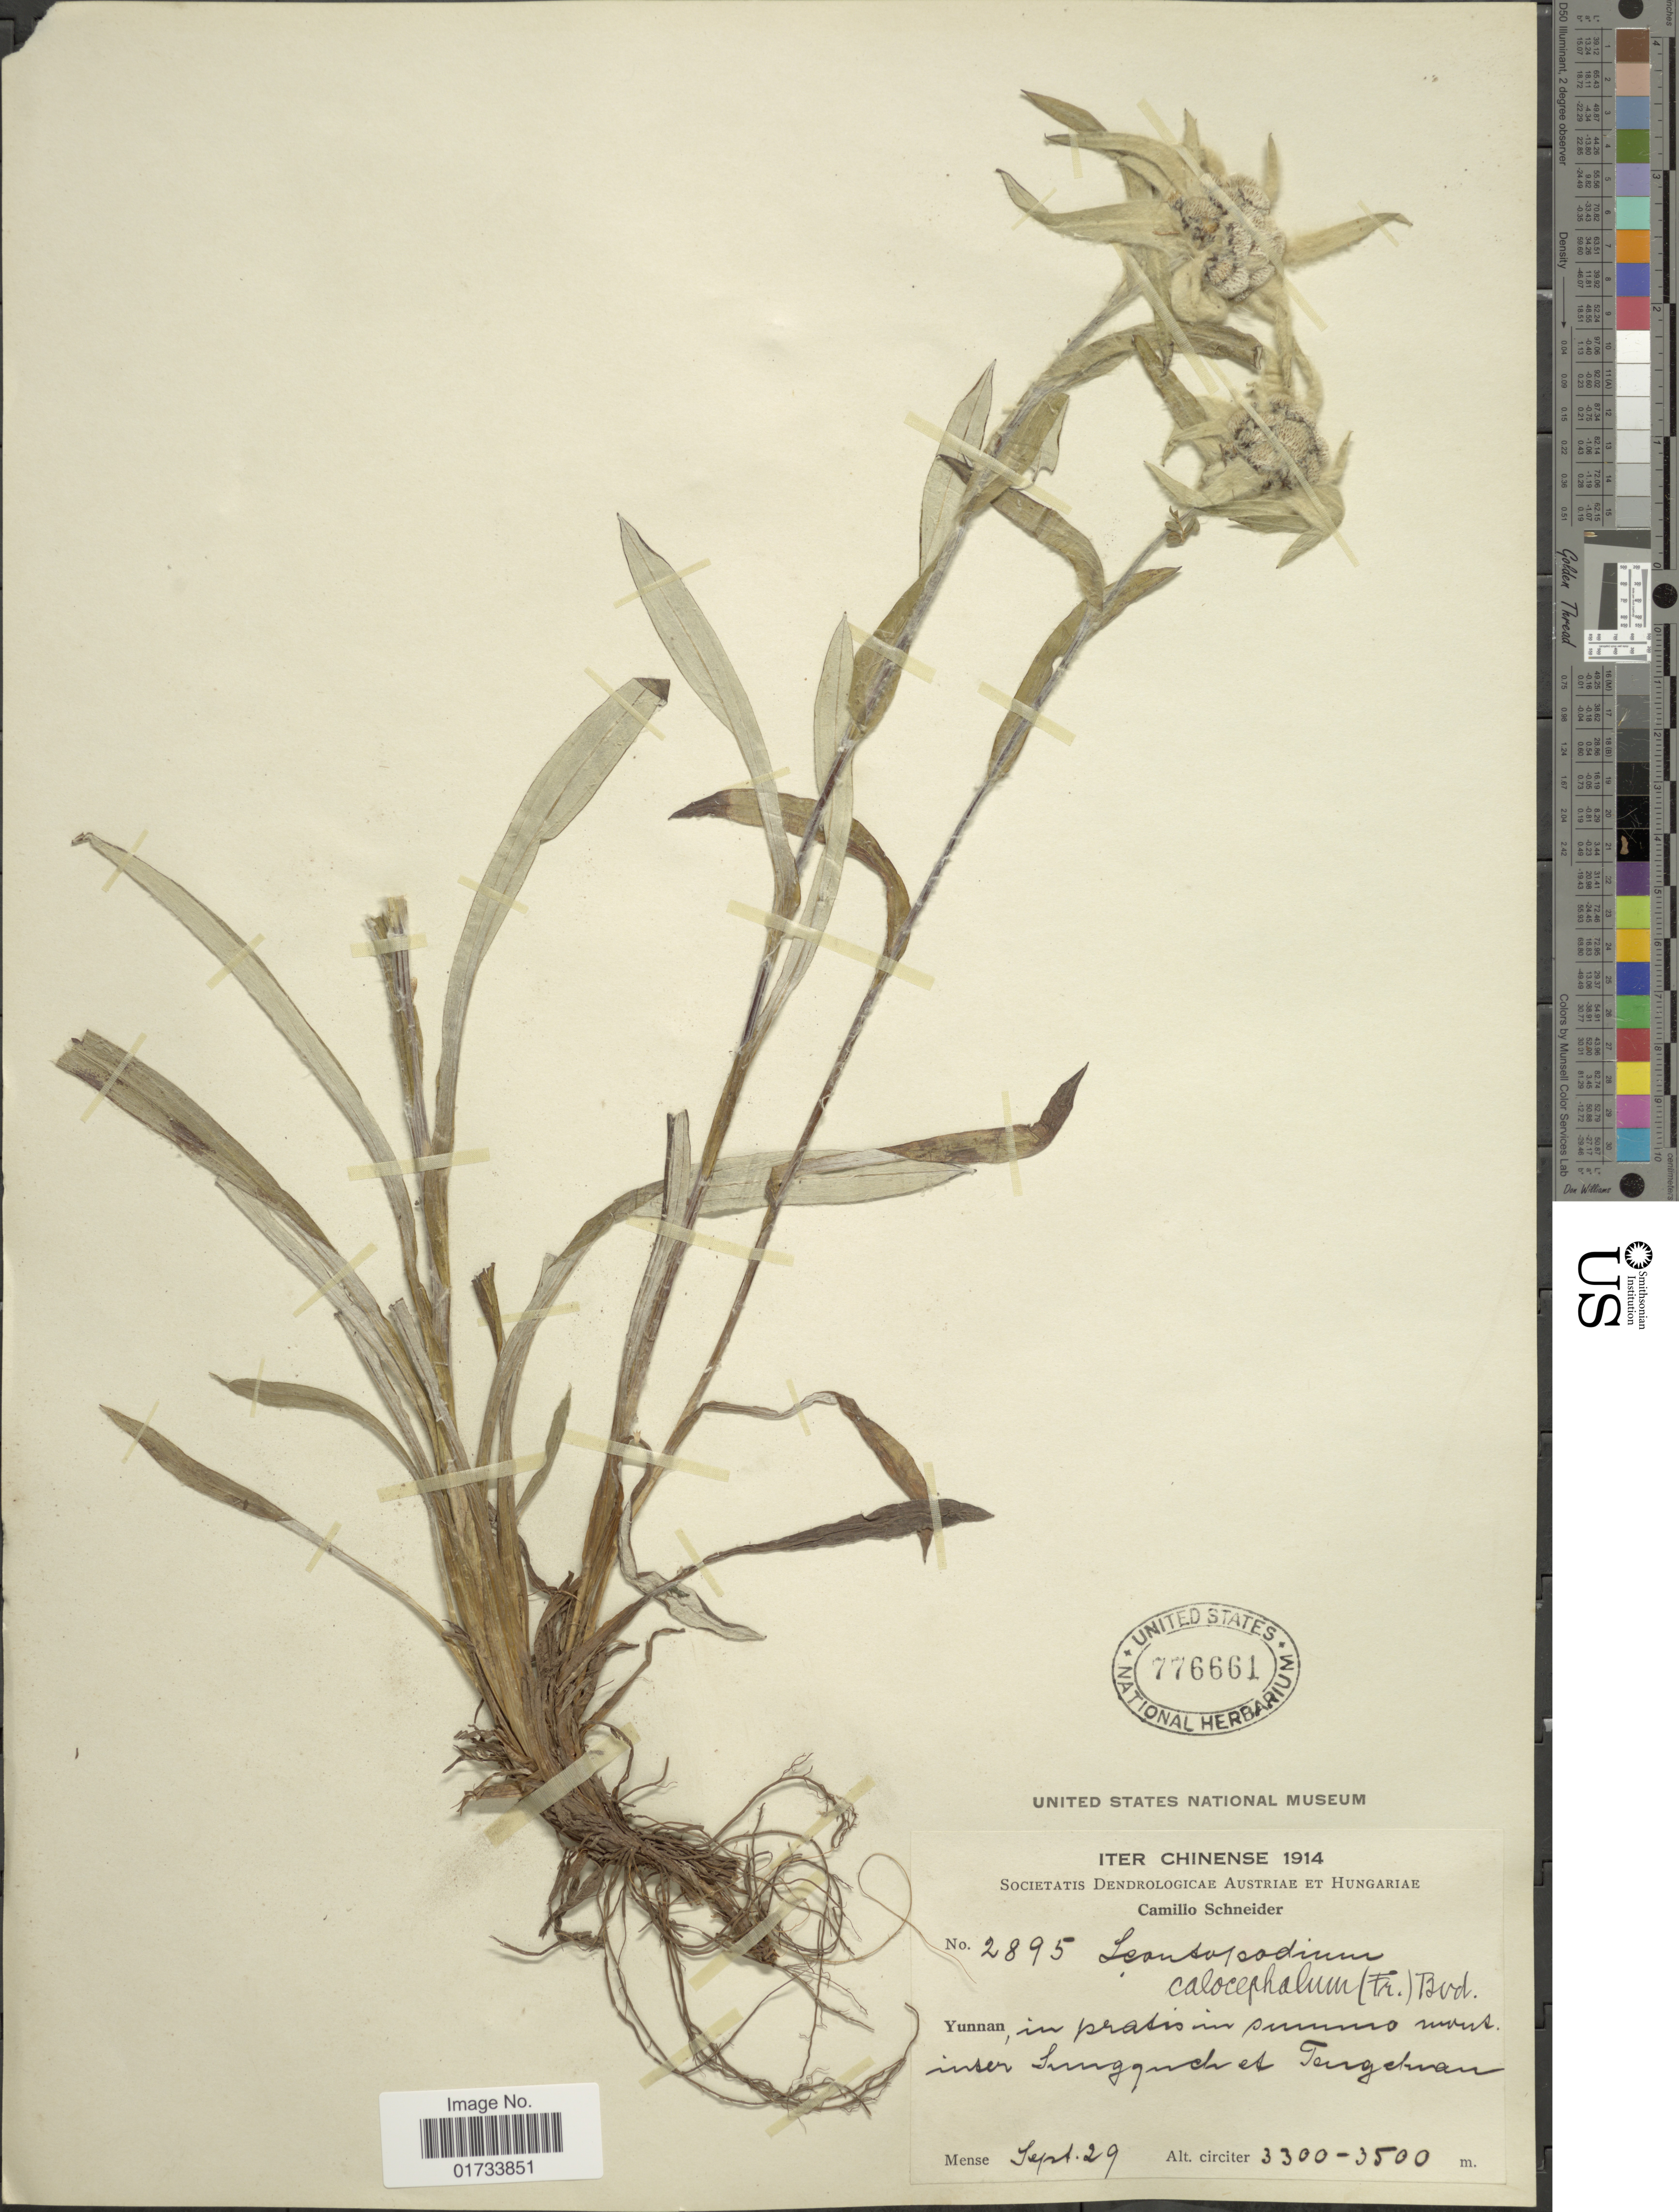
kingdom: Plantae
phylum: Tracheophyta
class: Magnoliopsida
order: Asterales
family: Asteraceae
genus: Leontopodium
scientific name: Leontopodium calocephalum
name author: (Franch.) Beauverd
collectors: C. K. Schneider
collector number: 2895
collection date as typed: Transcribed d/m/y: /9/29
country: China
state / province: Yunnan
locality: In pratis in summo mount inter Inggund set Terrgebuan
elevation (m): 3300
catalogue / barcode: US 776661